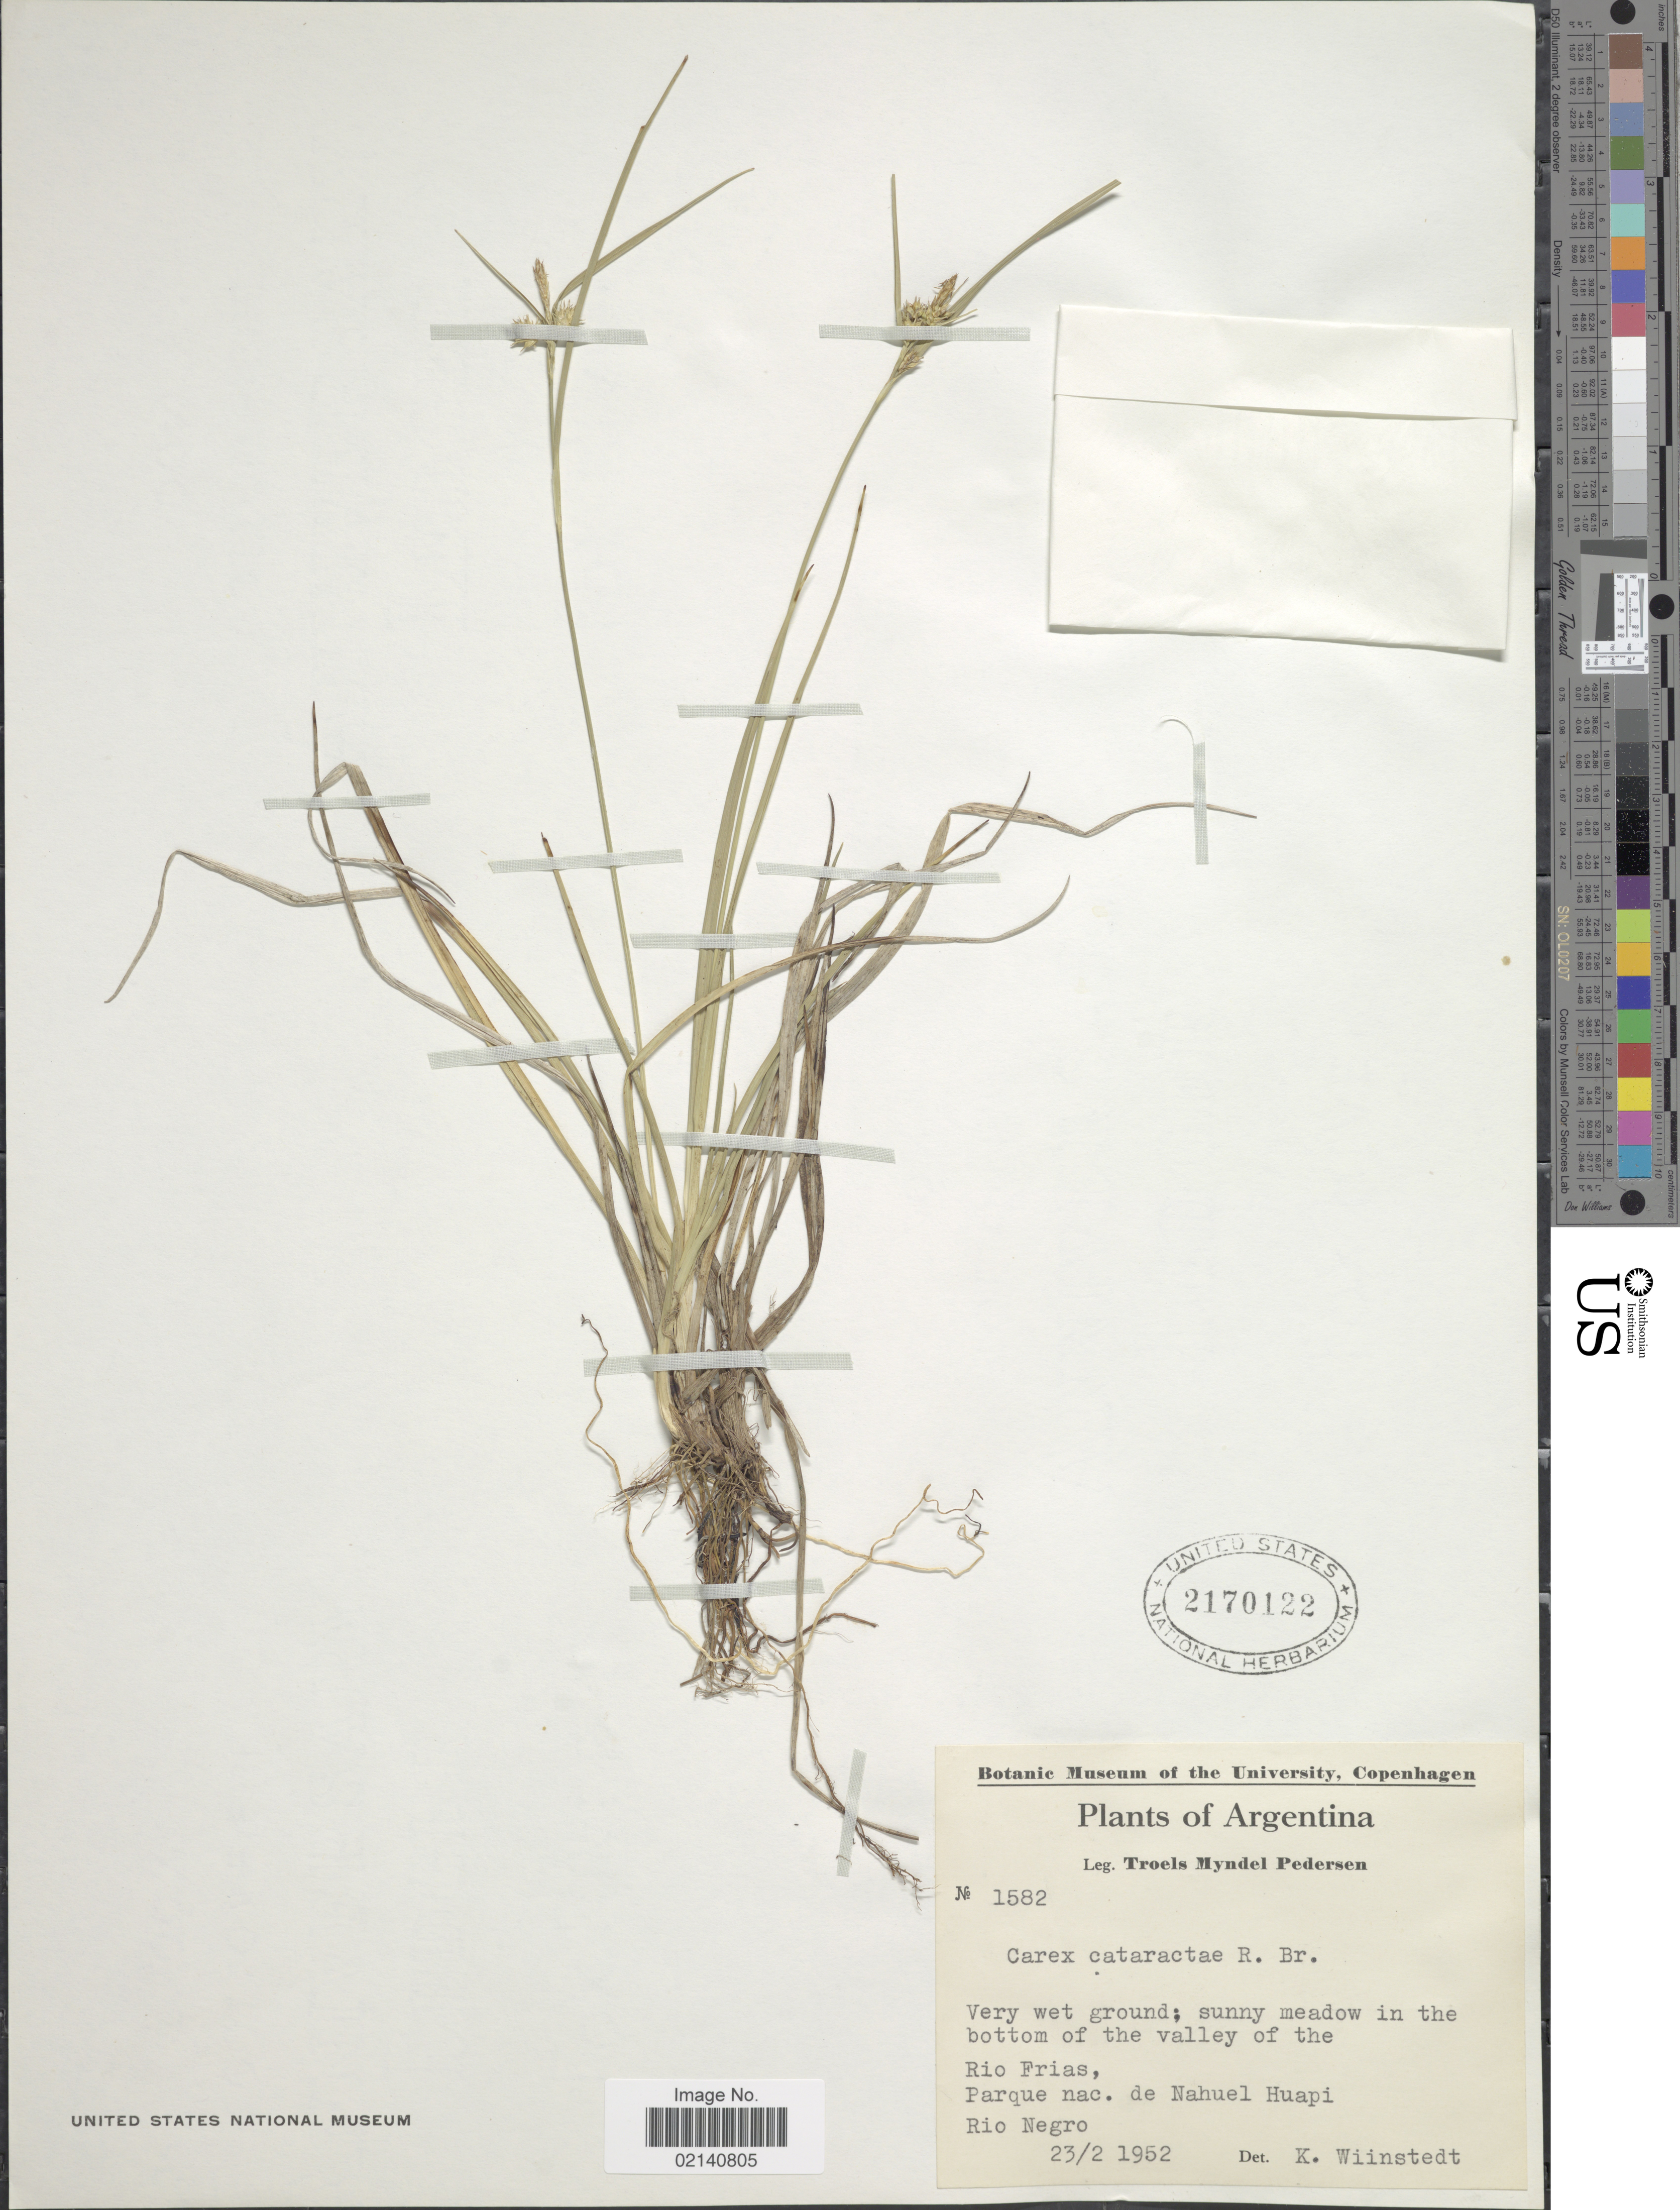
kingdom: Plantae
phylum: Tracheophyta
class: Liliopsida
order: Poales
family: Cyperaceae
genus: Carex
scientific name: Carex sagei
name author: Phil.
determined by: Jiménez-Mejías, P.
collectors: T. Pederson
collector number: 1582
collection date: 1952-02-23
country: Argentina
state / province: Rio Negro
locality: Very wet ground, sunny meadow in the bottom of the valley of the Rio Frias, Parque nac. de Nahuel Huapi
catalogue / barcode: US 2170122